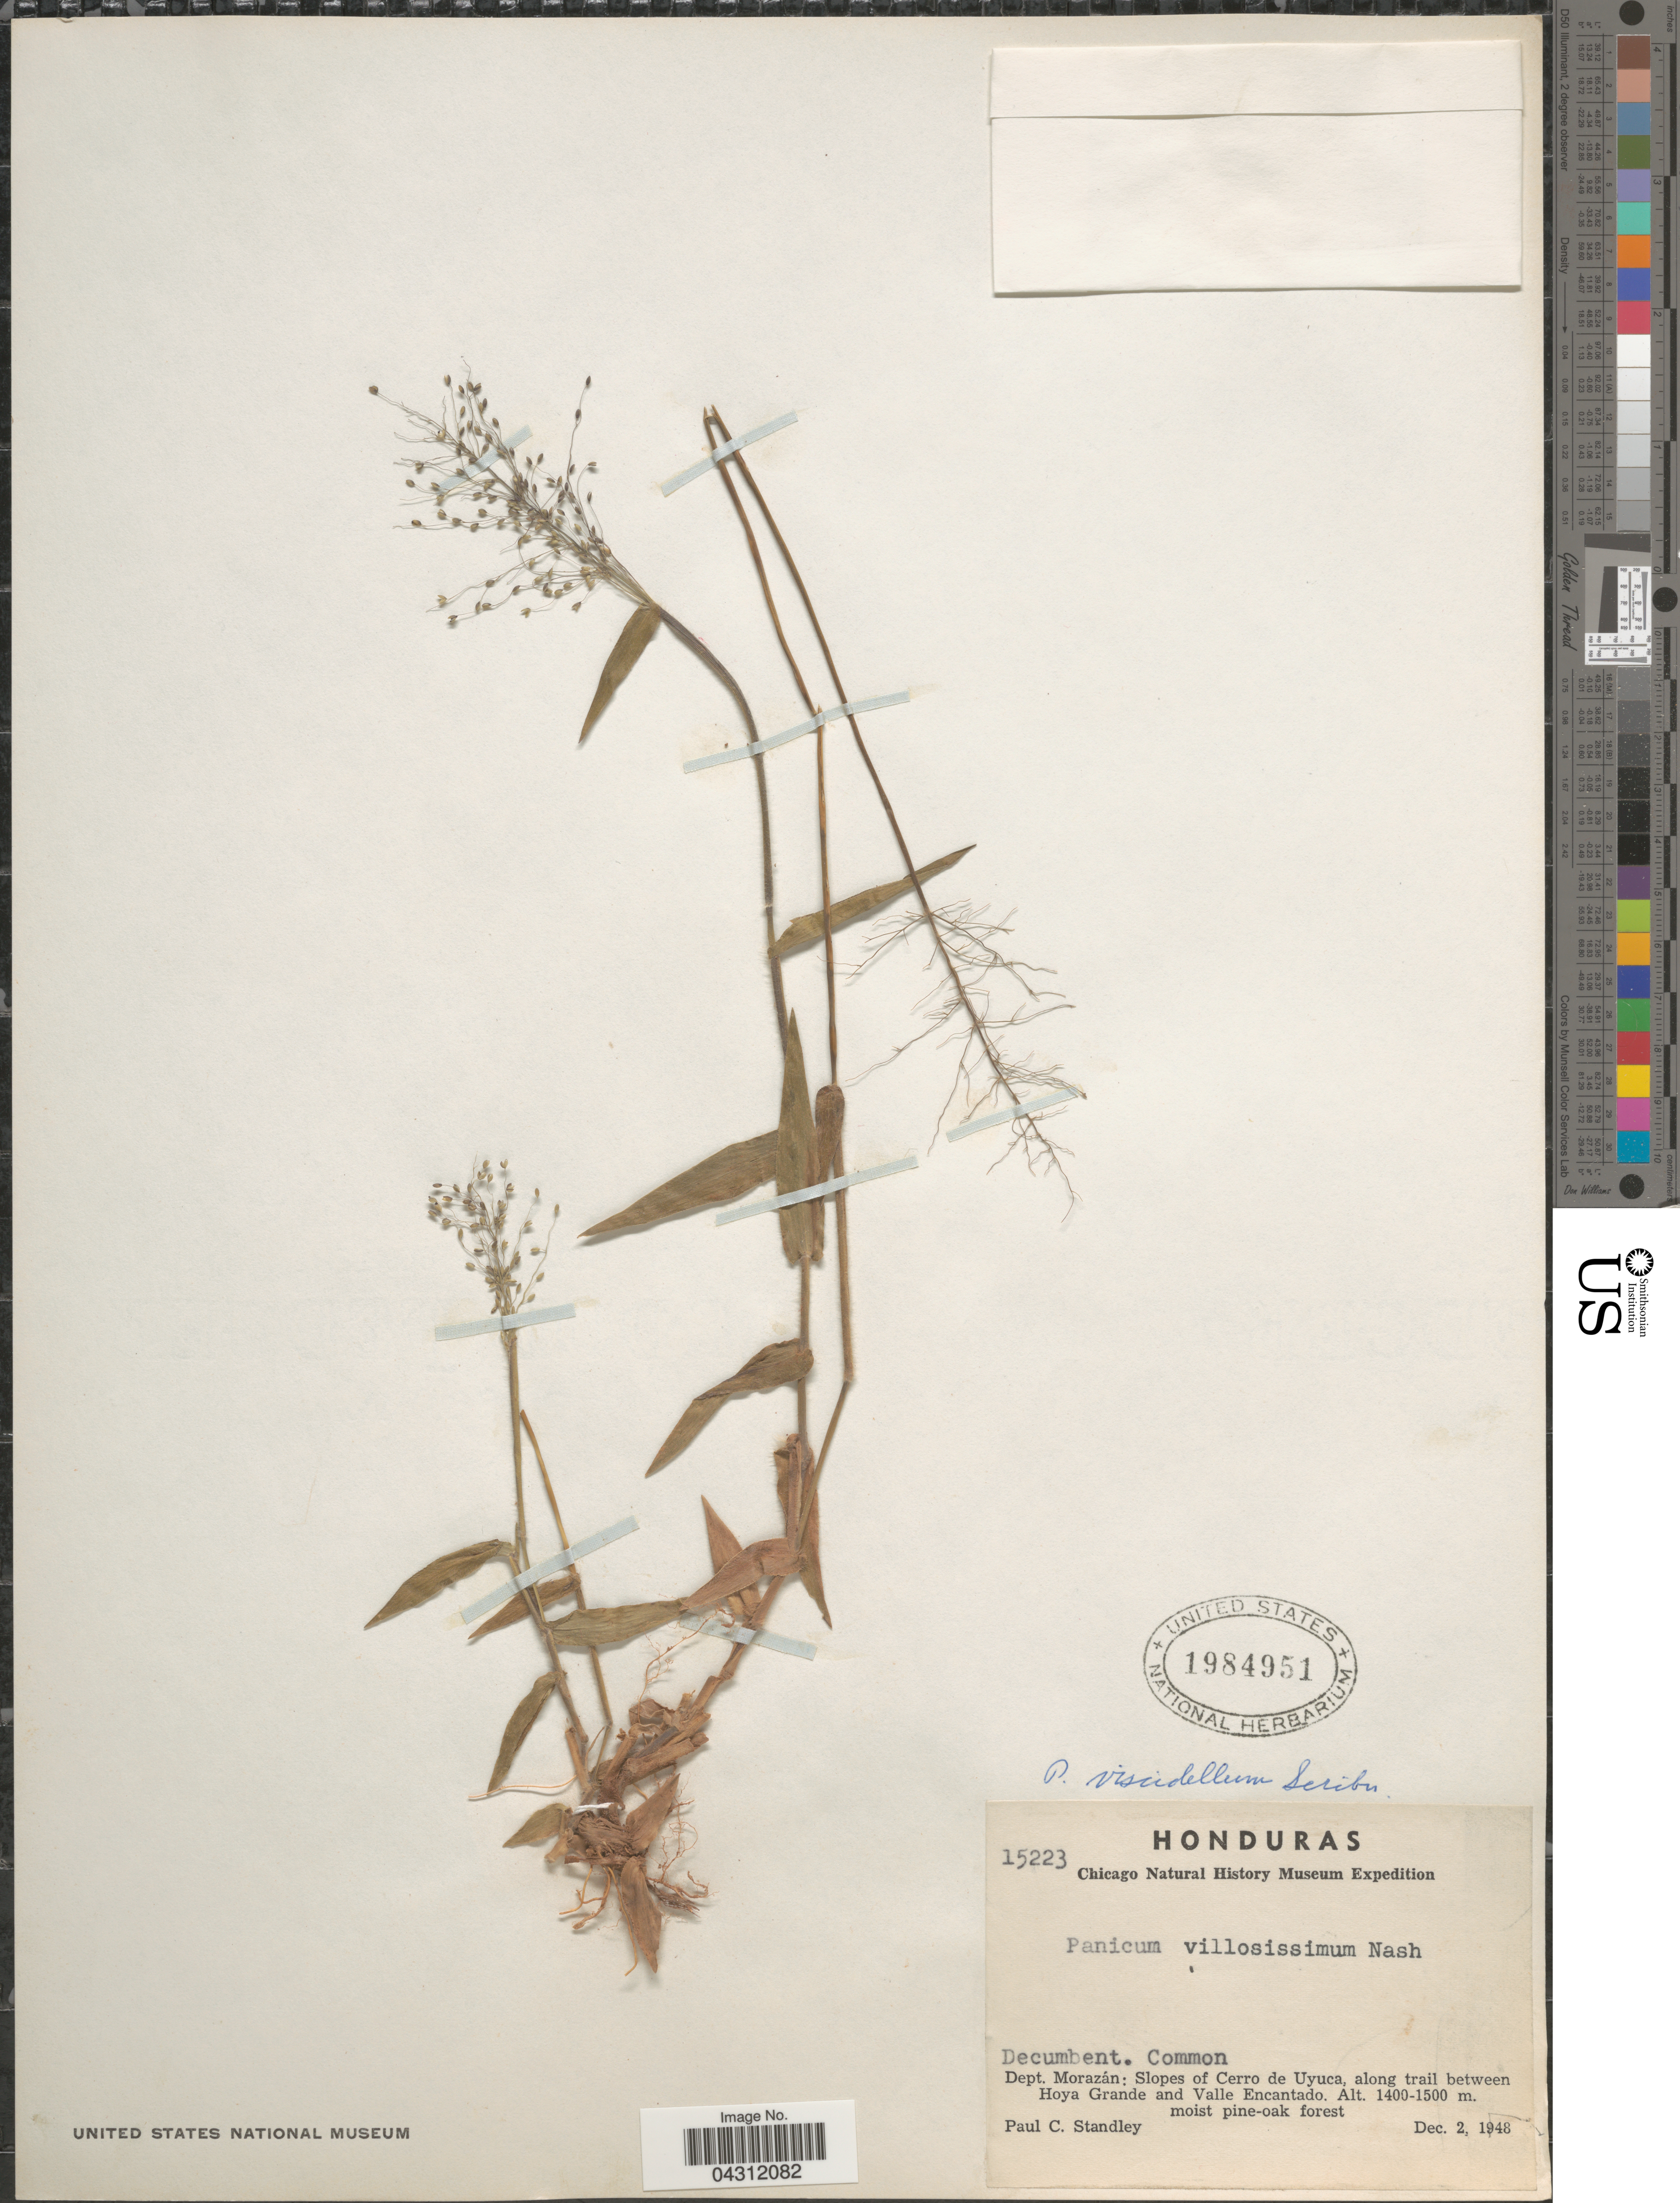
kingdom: Plantae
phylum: Tracheophyta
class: Liliopsida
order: Poales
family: Poaceae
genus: Dichanthelium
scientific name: Dichanthelium acuminatum var. acuminatum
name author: (Sw.) Gould & C.A. Clark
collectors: P. C. Standley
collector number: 15223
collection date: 1948-12-02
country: Honduras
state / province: Fco. Morazán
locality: Chicago Natural History Museum Expedition. Dept. Morazán: Slopes of Cerro de Uyuca, along trail between Hoya Grande and Valle Encantado.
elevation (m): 1400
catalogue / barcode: US 1984951